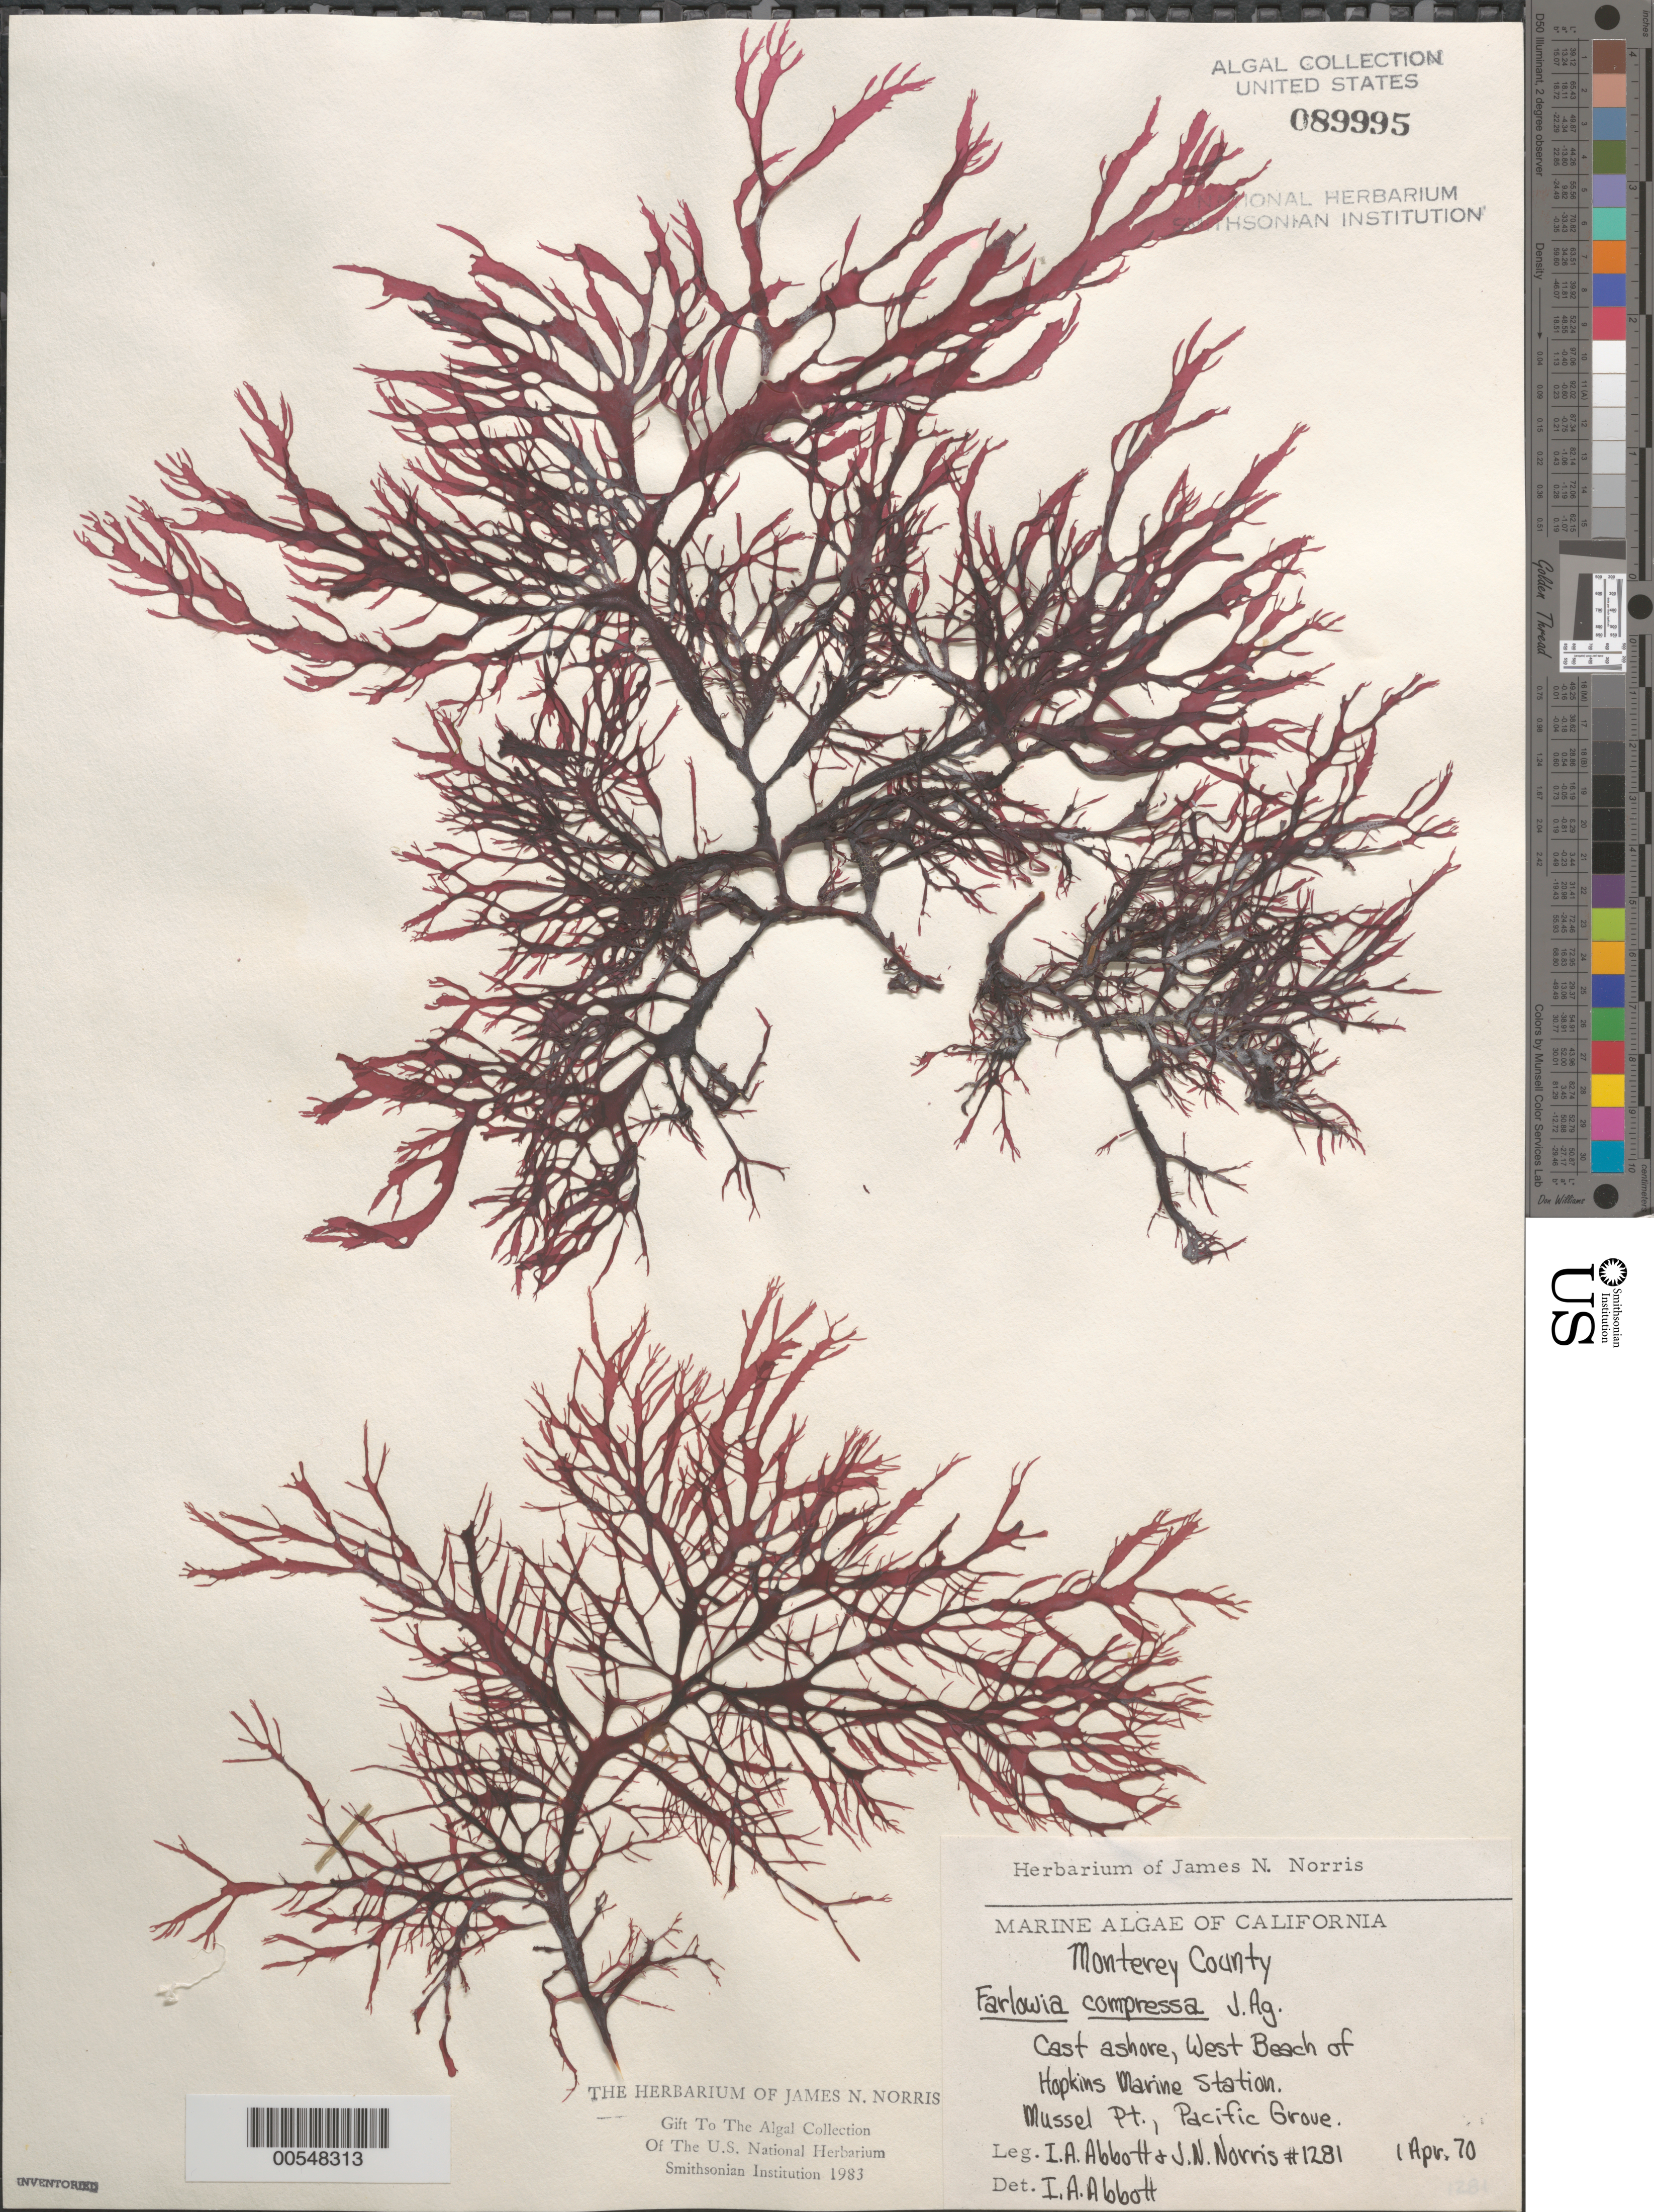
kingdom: Plantae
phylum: Rhodophyta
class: Florideophyceae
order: Gigartinales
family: Dumontiaceae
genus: Farlowia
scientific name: Farlowia compressa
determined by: Abbott, Isabella A.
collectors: I. A. Abbott & J. N. Norris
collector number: JN-1281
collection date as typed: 01 Apr 1970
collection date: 1970-04-01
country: United States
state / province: California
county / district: Monterey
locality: West beach, Mussel Point, Pacific Grove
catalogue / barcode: US 89995